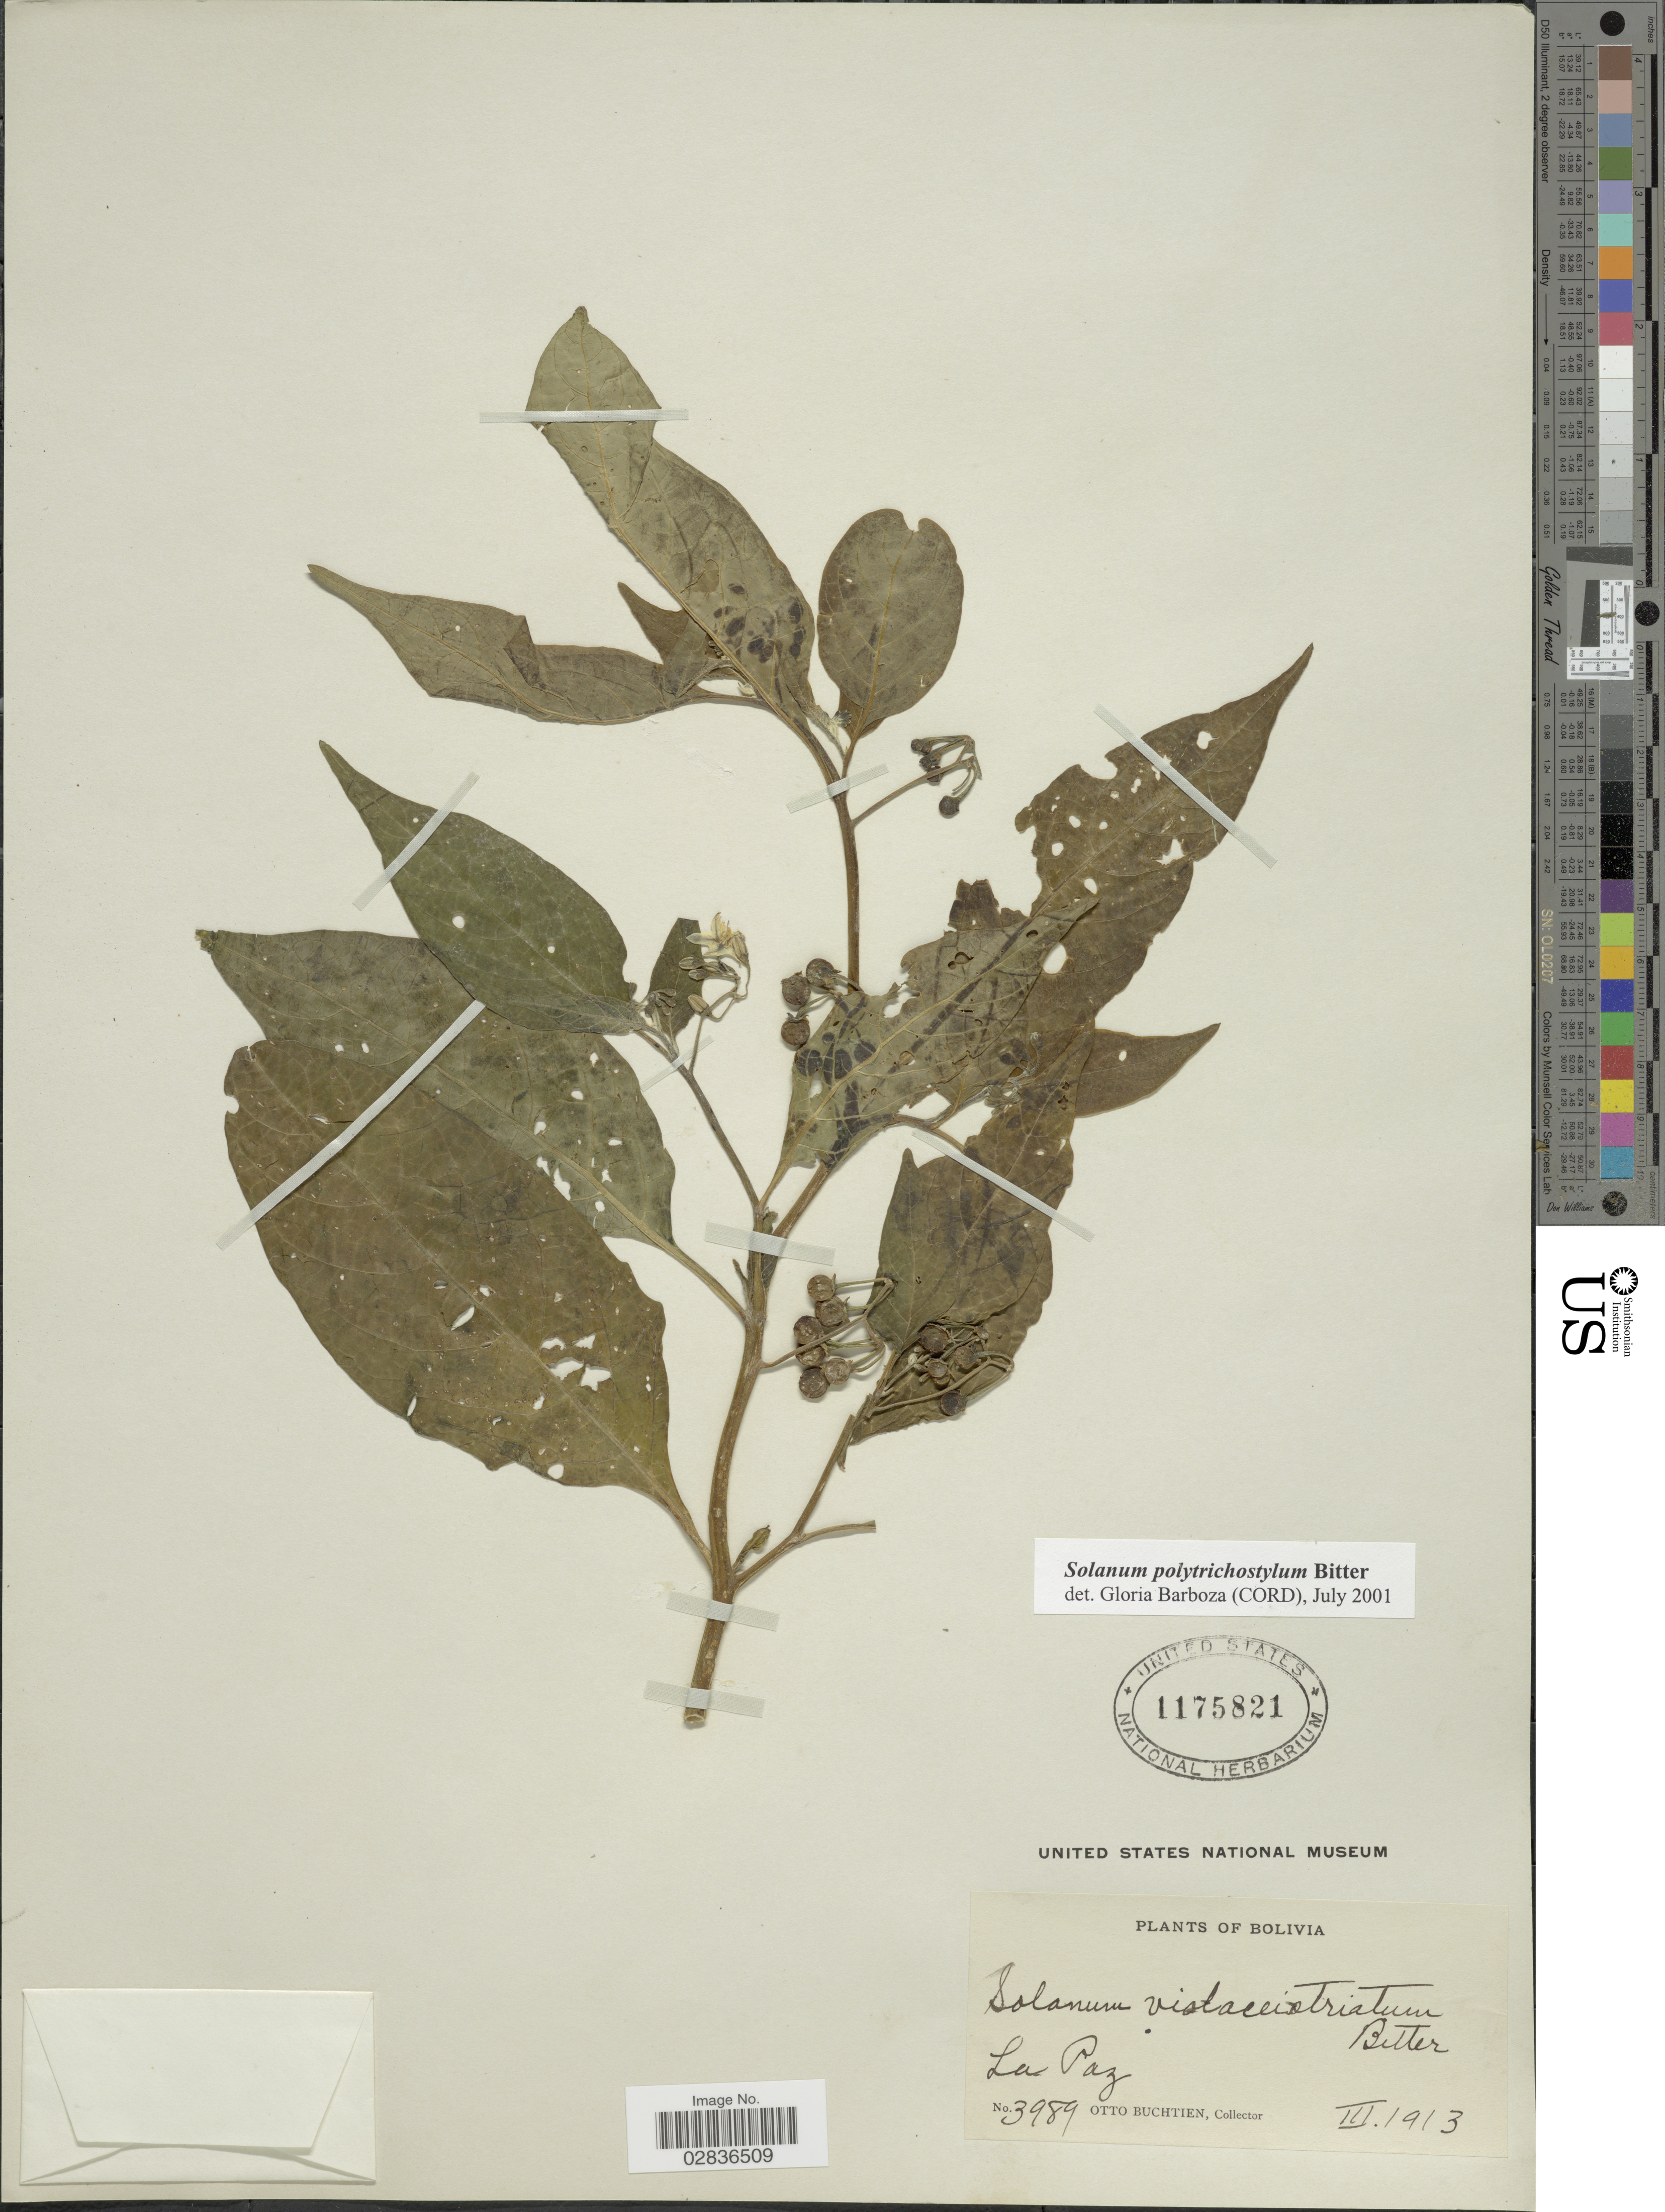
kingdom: Plantae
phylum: Tracheophyta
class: Magnoliopsida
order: Solanales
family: Solanaceae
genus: Solanum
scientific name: Solanum polytrichostylum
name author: Bitter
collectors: O. Buchtien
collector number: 3989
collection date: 1913-03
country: Bolivia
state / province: La Paz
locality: La Paz.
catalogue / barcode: US 1175821